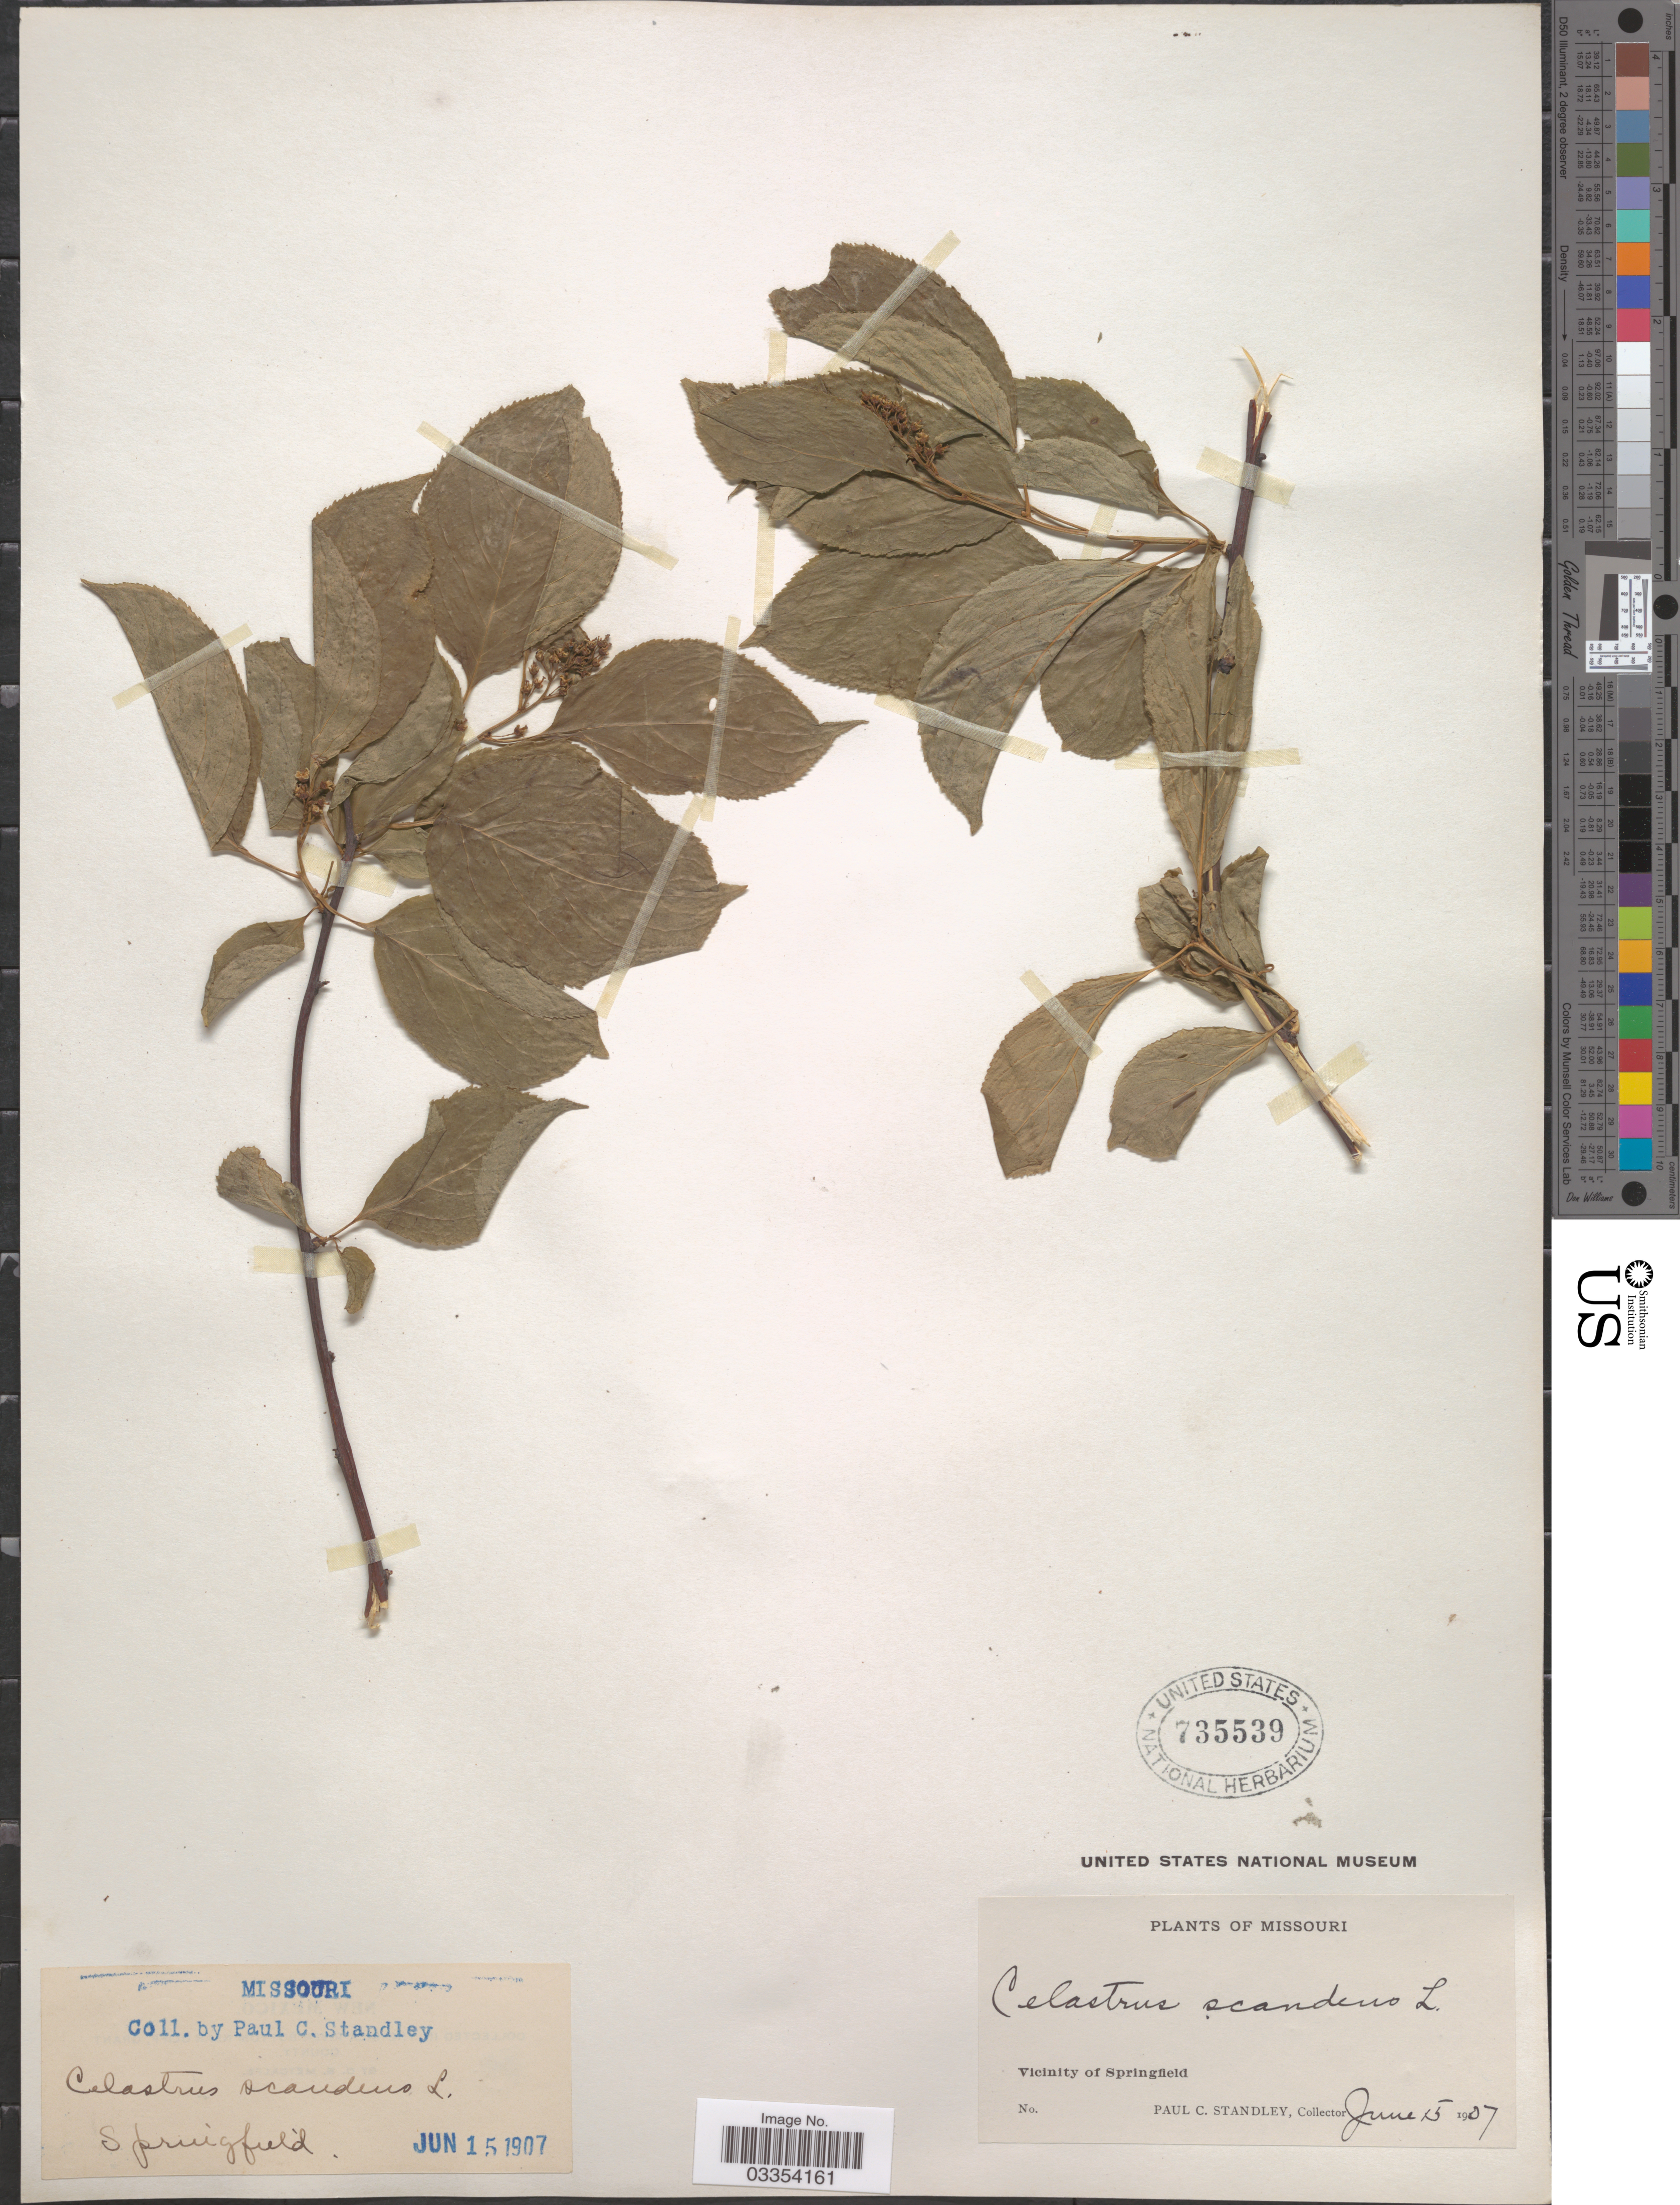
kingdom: Plantae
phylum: Tracheophyta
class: Magnoliopsida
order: Celastrales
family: Celastraceae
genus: Celastrus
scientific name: Celastrus scandens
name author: L.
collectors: P. C. Standley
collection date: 1907-06-15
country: United States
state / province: Missouri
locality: Vicinity of Springfield.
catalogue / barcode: US 735539